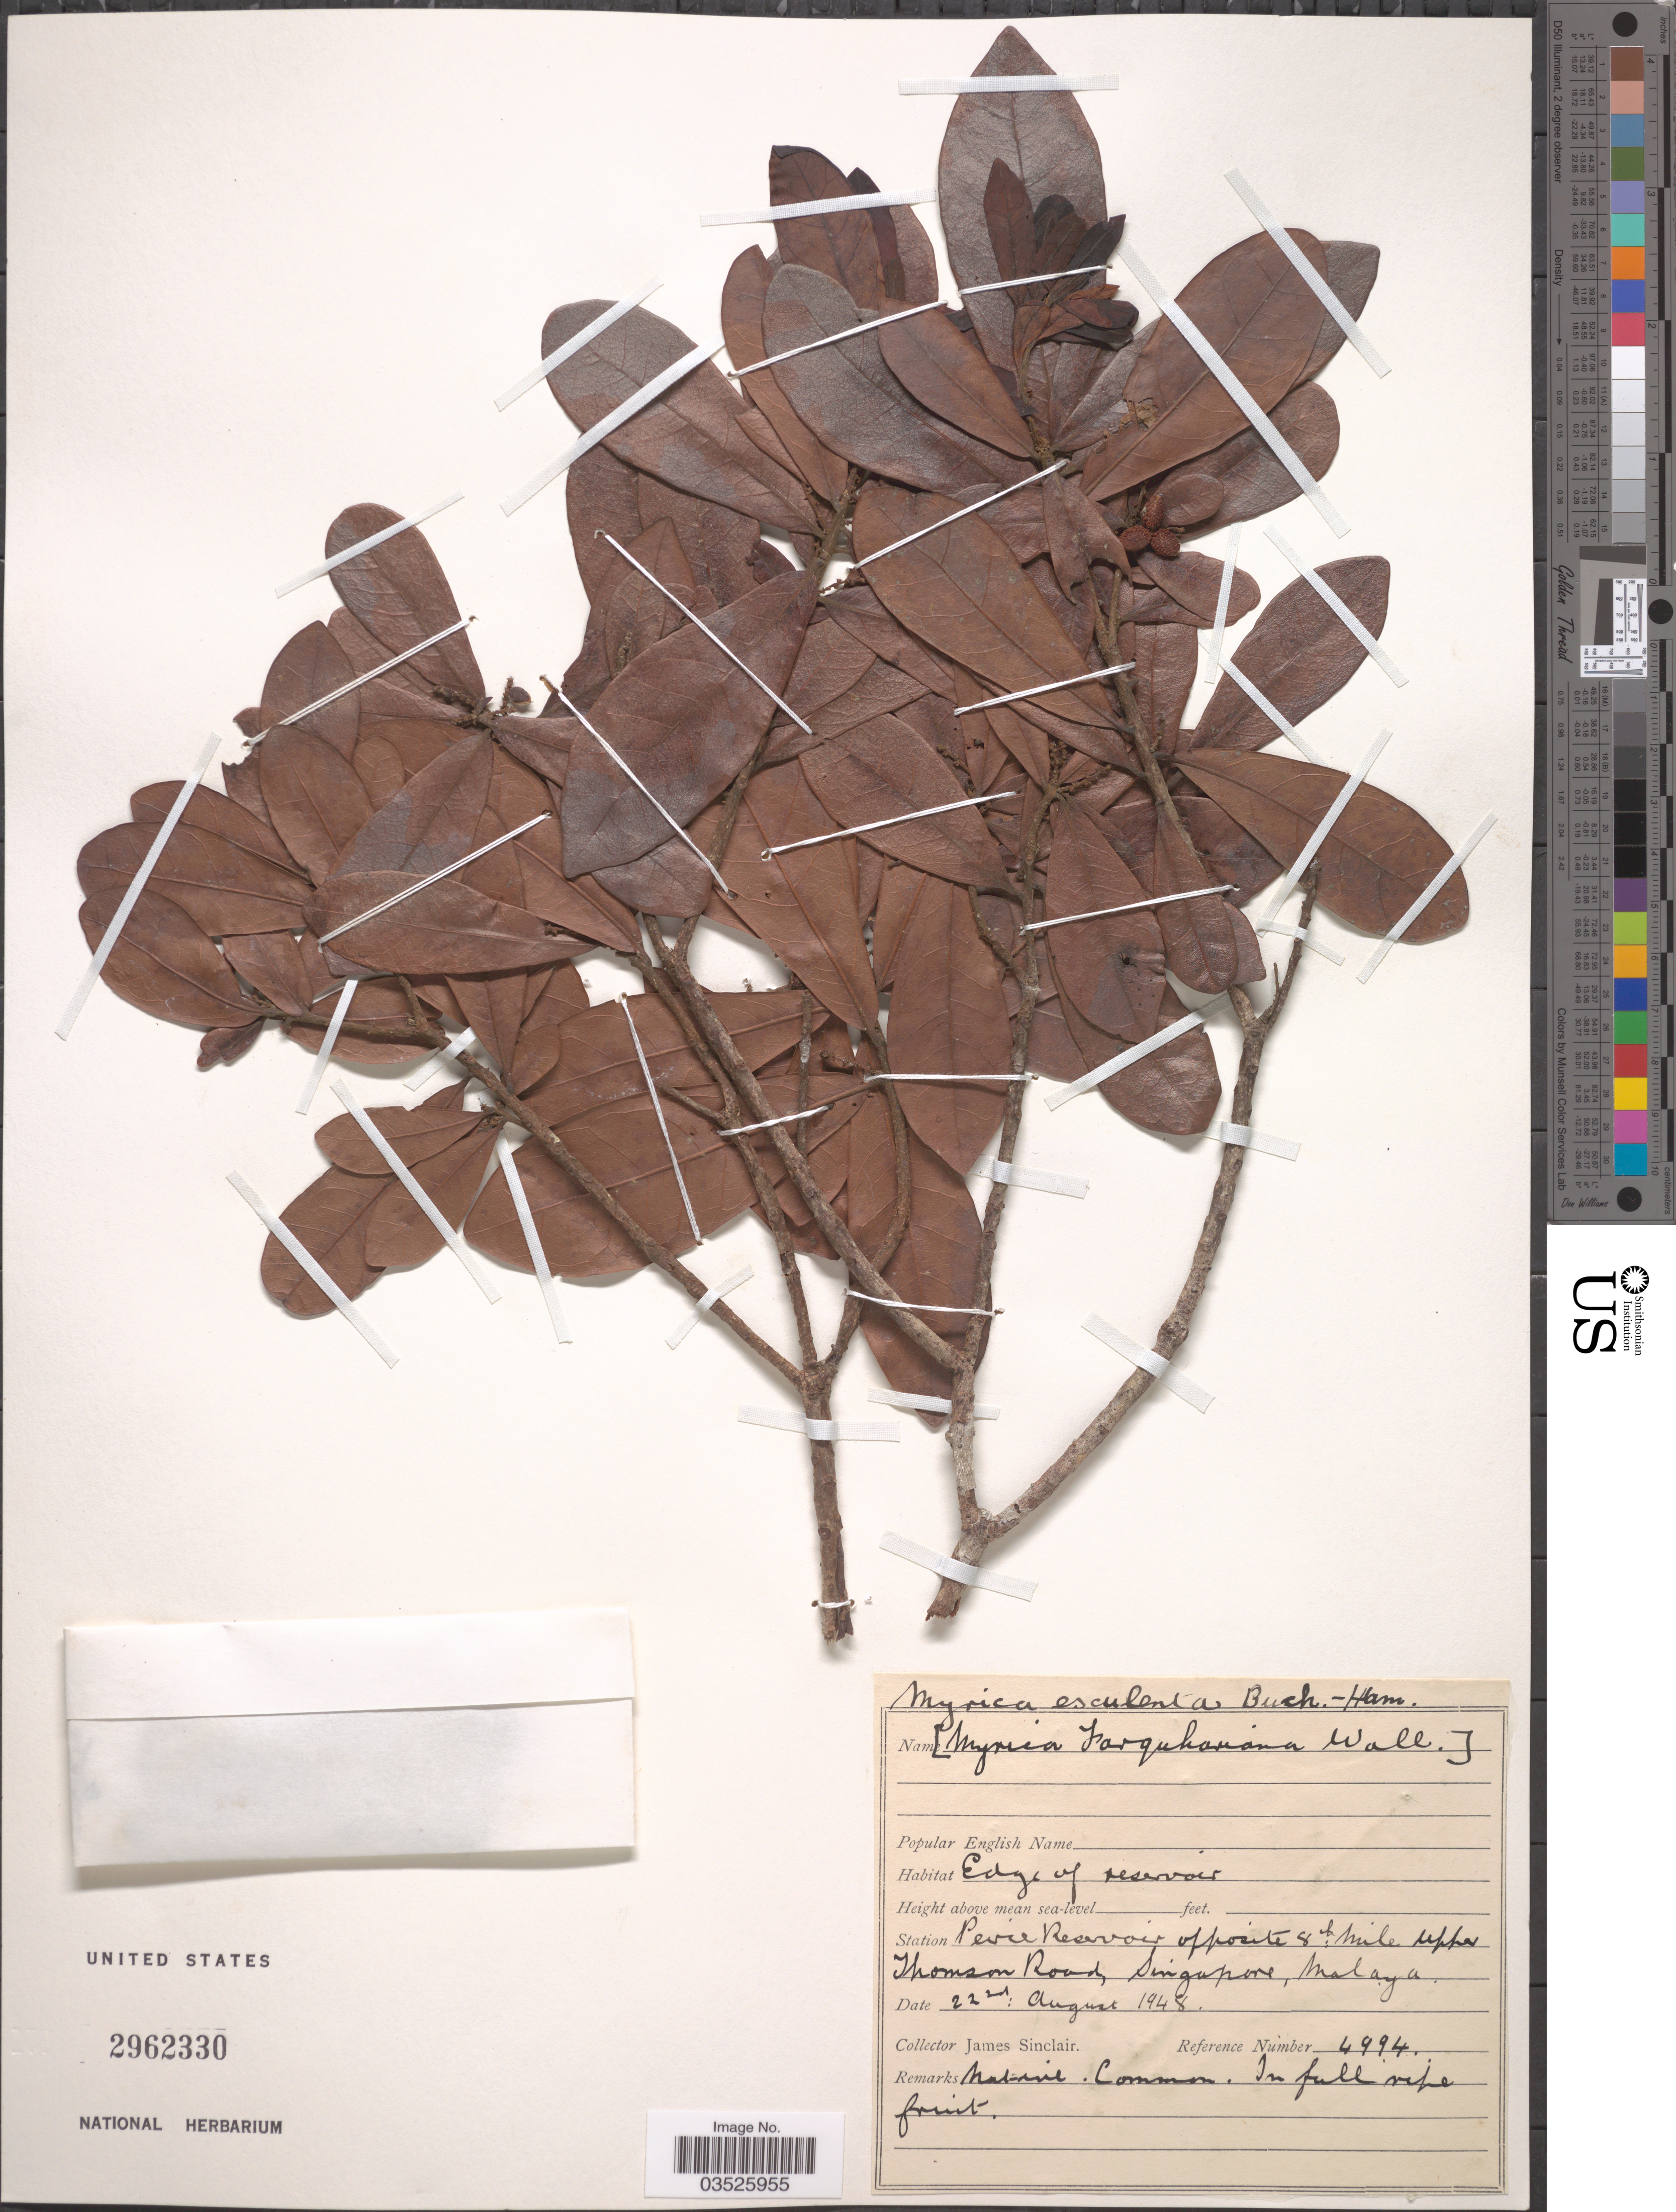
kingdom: Plantae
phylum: Tracheophyta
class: Magnoliopsida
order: Fagales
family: Myricaceae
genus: Morella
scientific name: Morella esculenta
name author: (Buch.-Ham. ex D. Don) I.M. Turner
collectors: J. Sinclair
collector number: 4994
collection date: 1948-08-22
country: Singapore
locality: Station Peirce Reservoir opposite 8th mile upper Thomson Road, Malaya.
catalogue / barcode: US 2962330